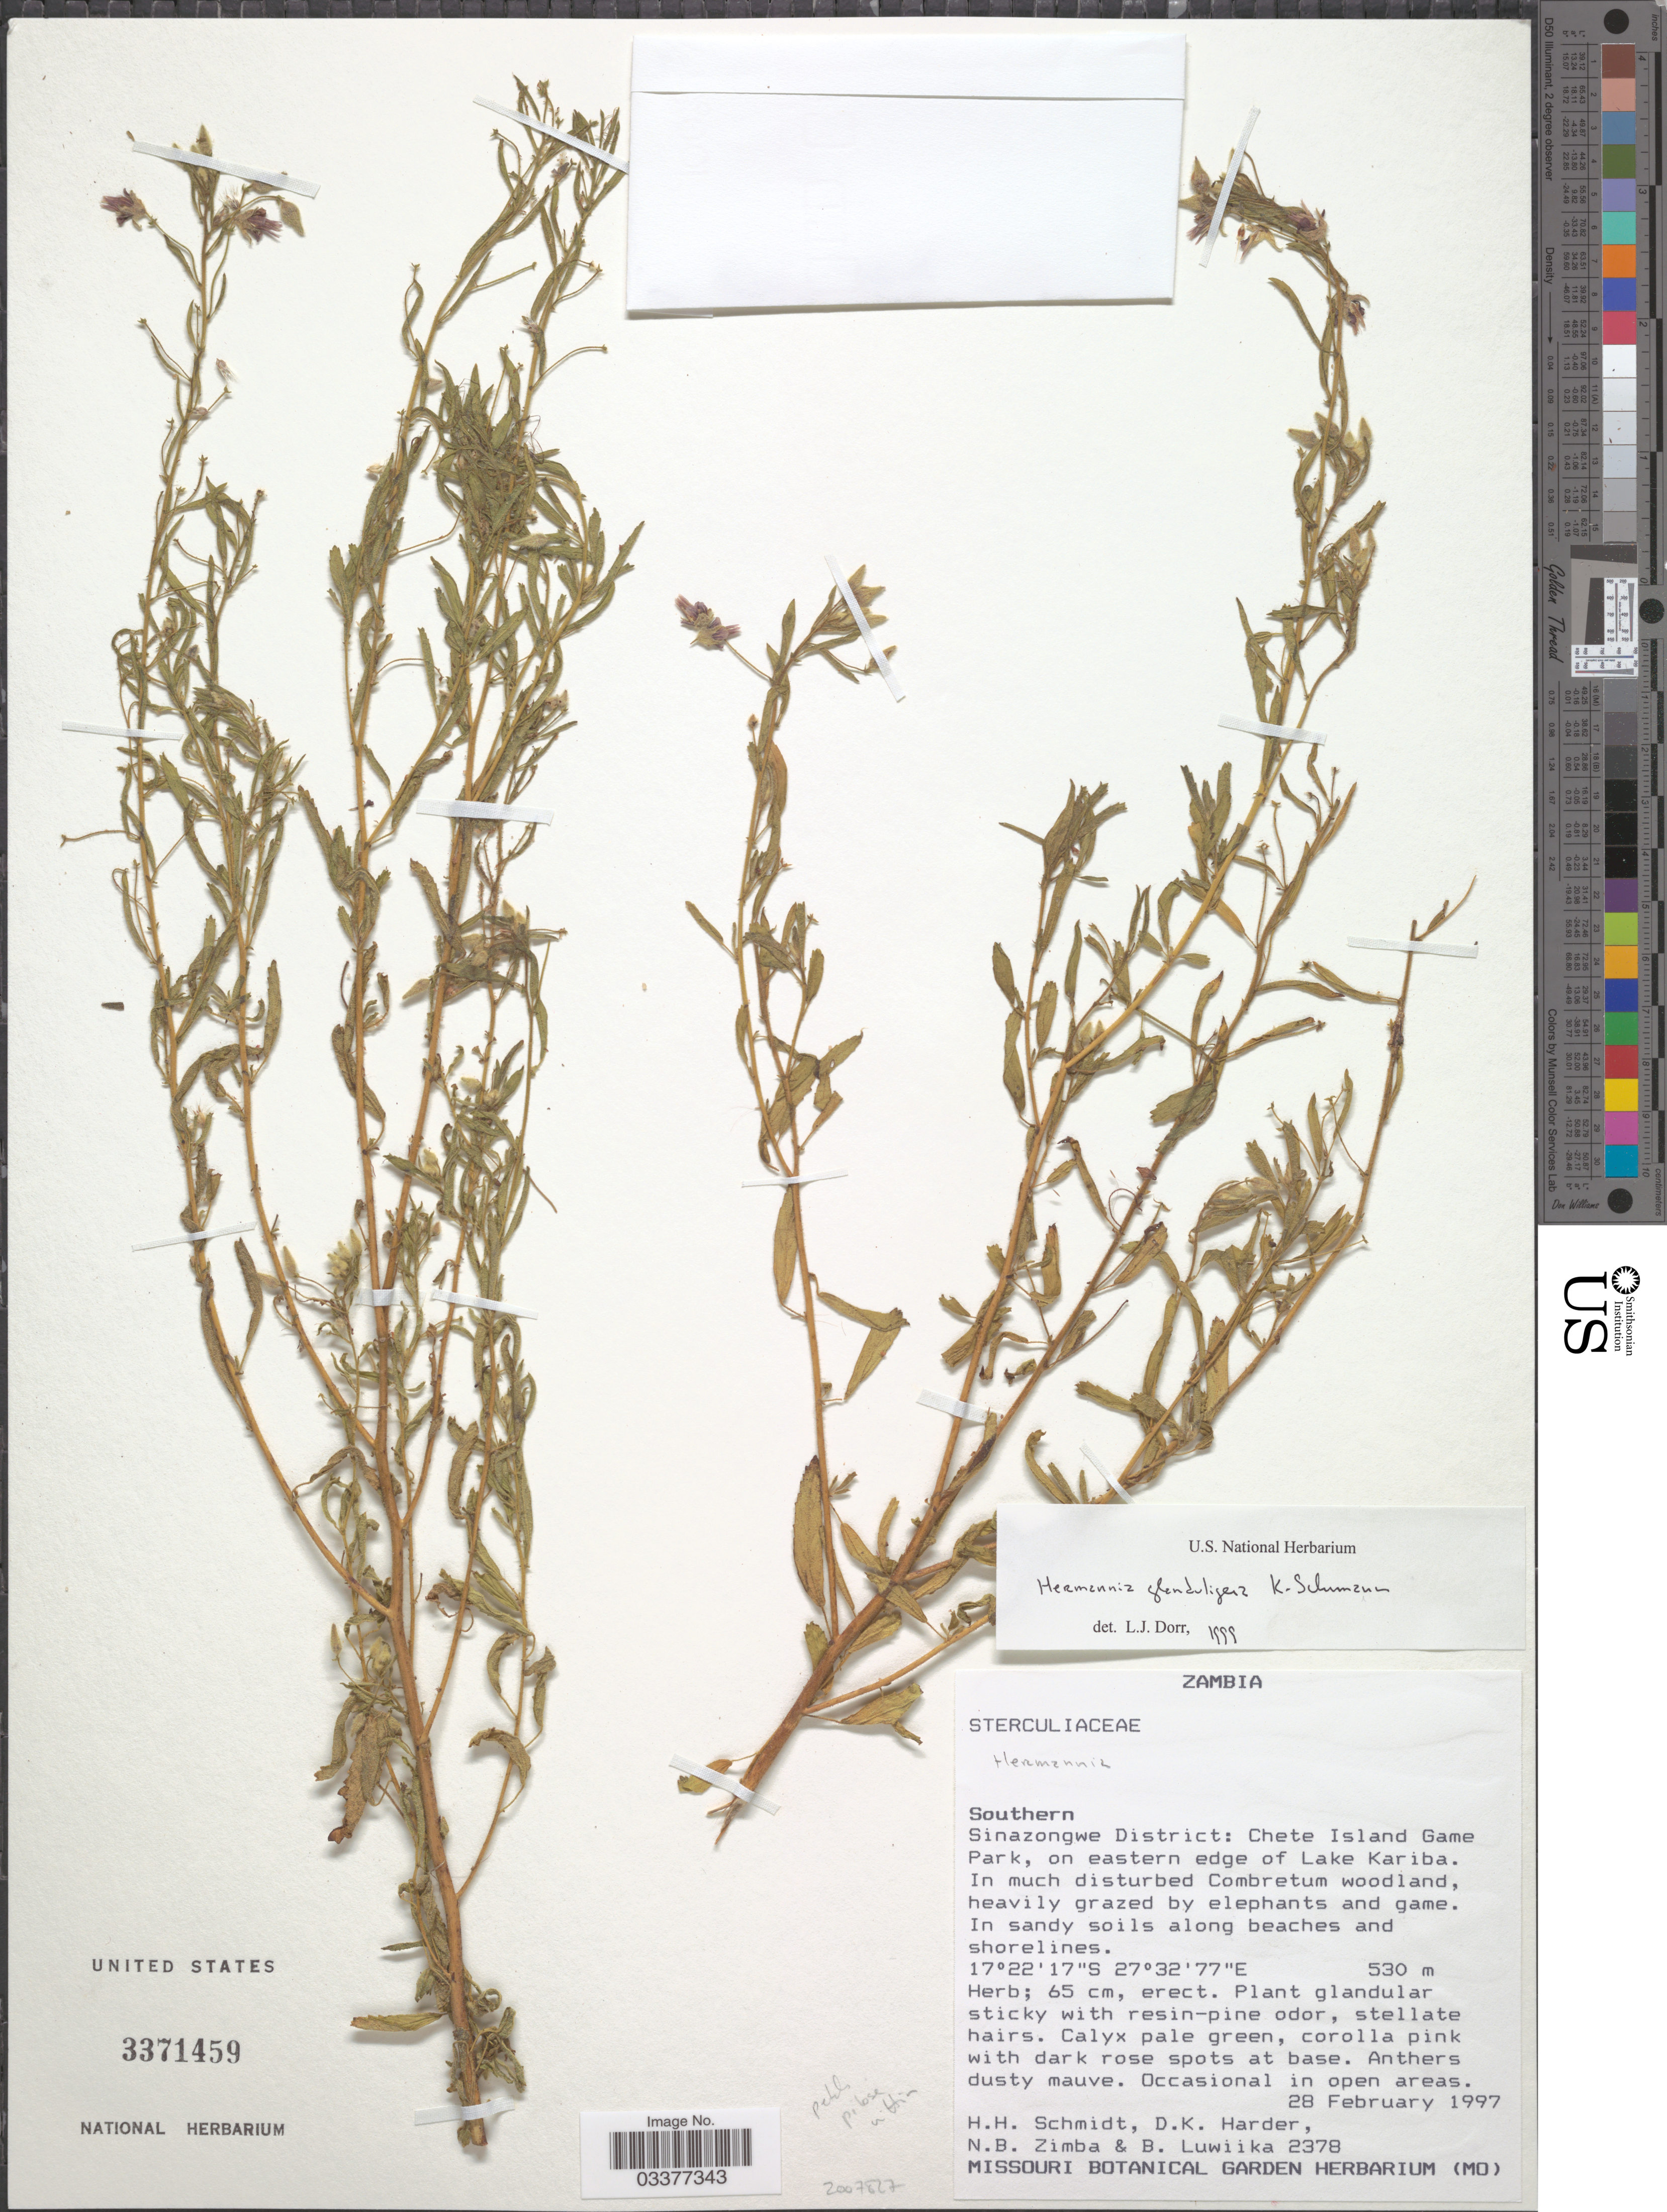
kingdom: Plantae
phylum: Tracheophyta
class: Magnoliopsida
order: Malvales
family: Malvaceae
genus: Hermannia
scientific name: Hermannia glanduligera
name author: K. Schum.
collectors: H. H. Schmidt, D. Harder, N. B. Zimba & B. Luwiika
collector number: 2378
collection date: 1997-02-28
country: Zambia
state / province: Southern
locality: Sinazongwe District: Chete Island Game Park, on eastern edge of Lake Kariba.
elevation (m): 530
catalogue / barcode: US 3371459